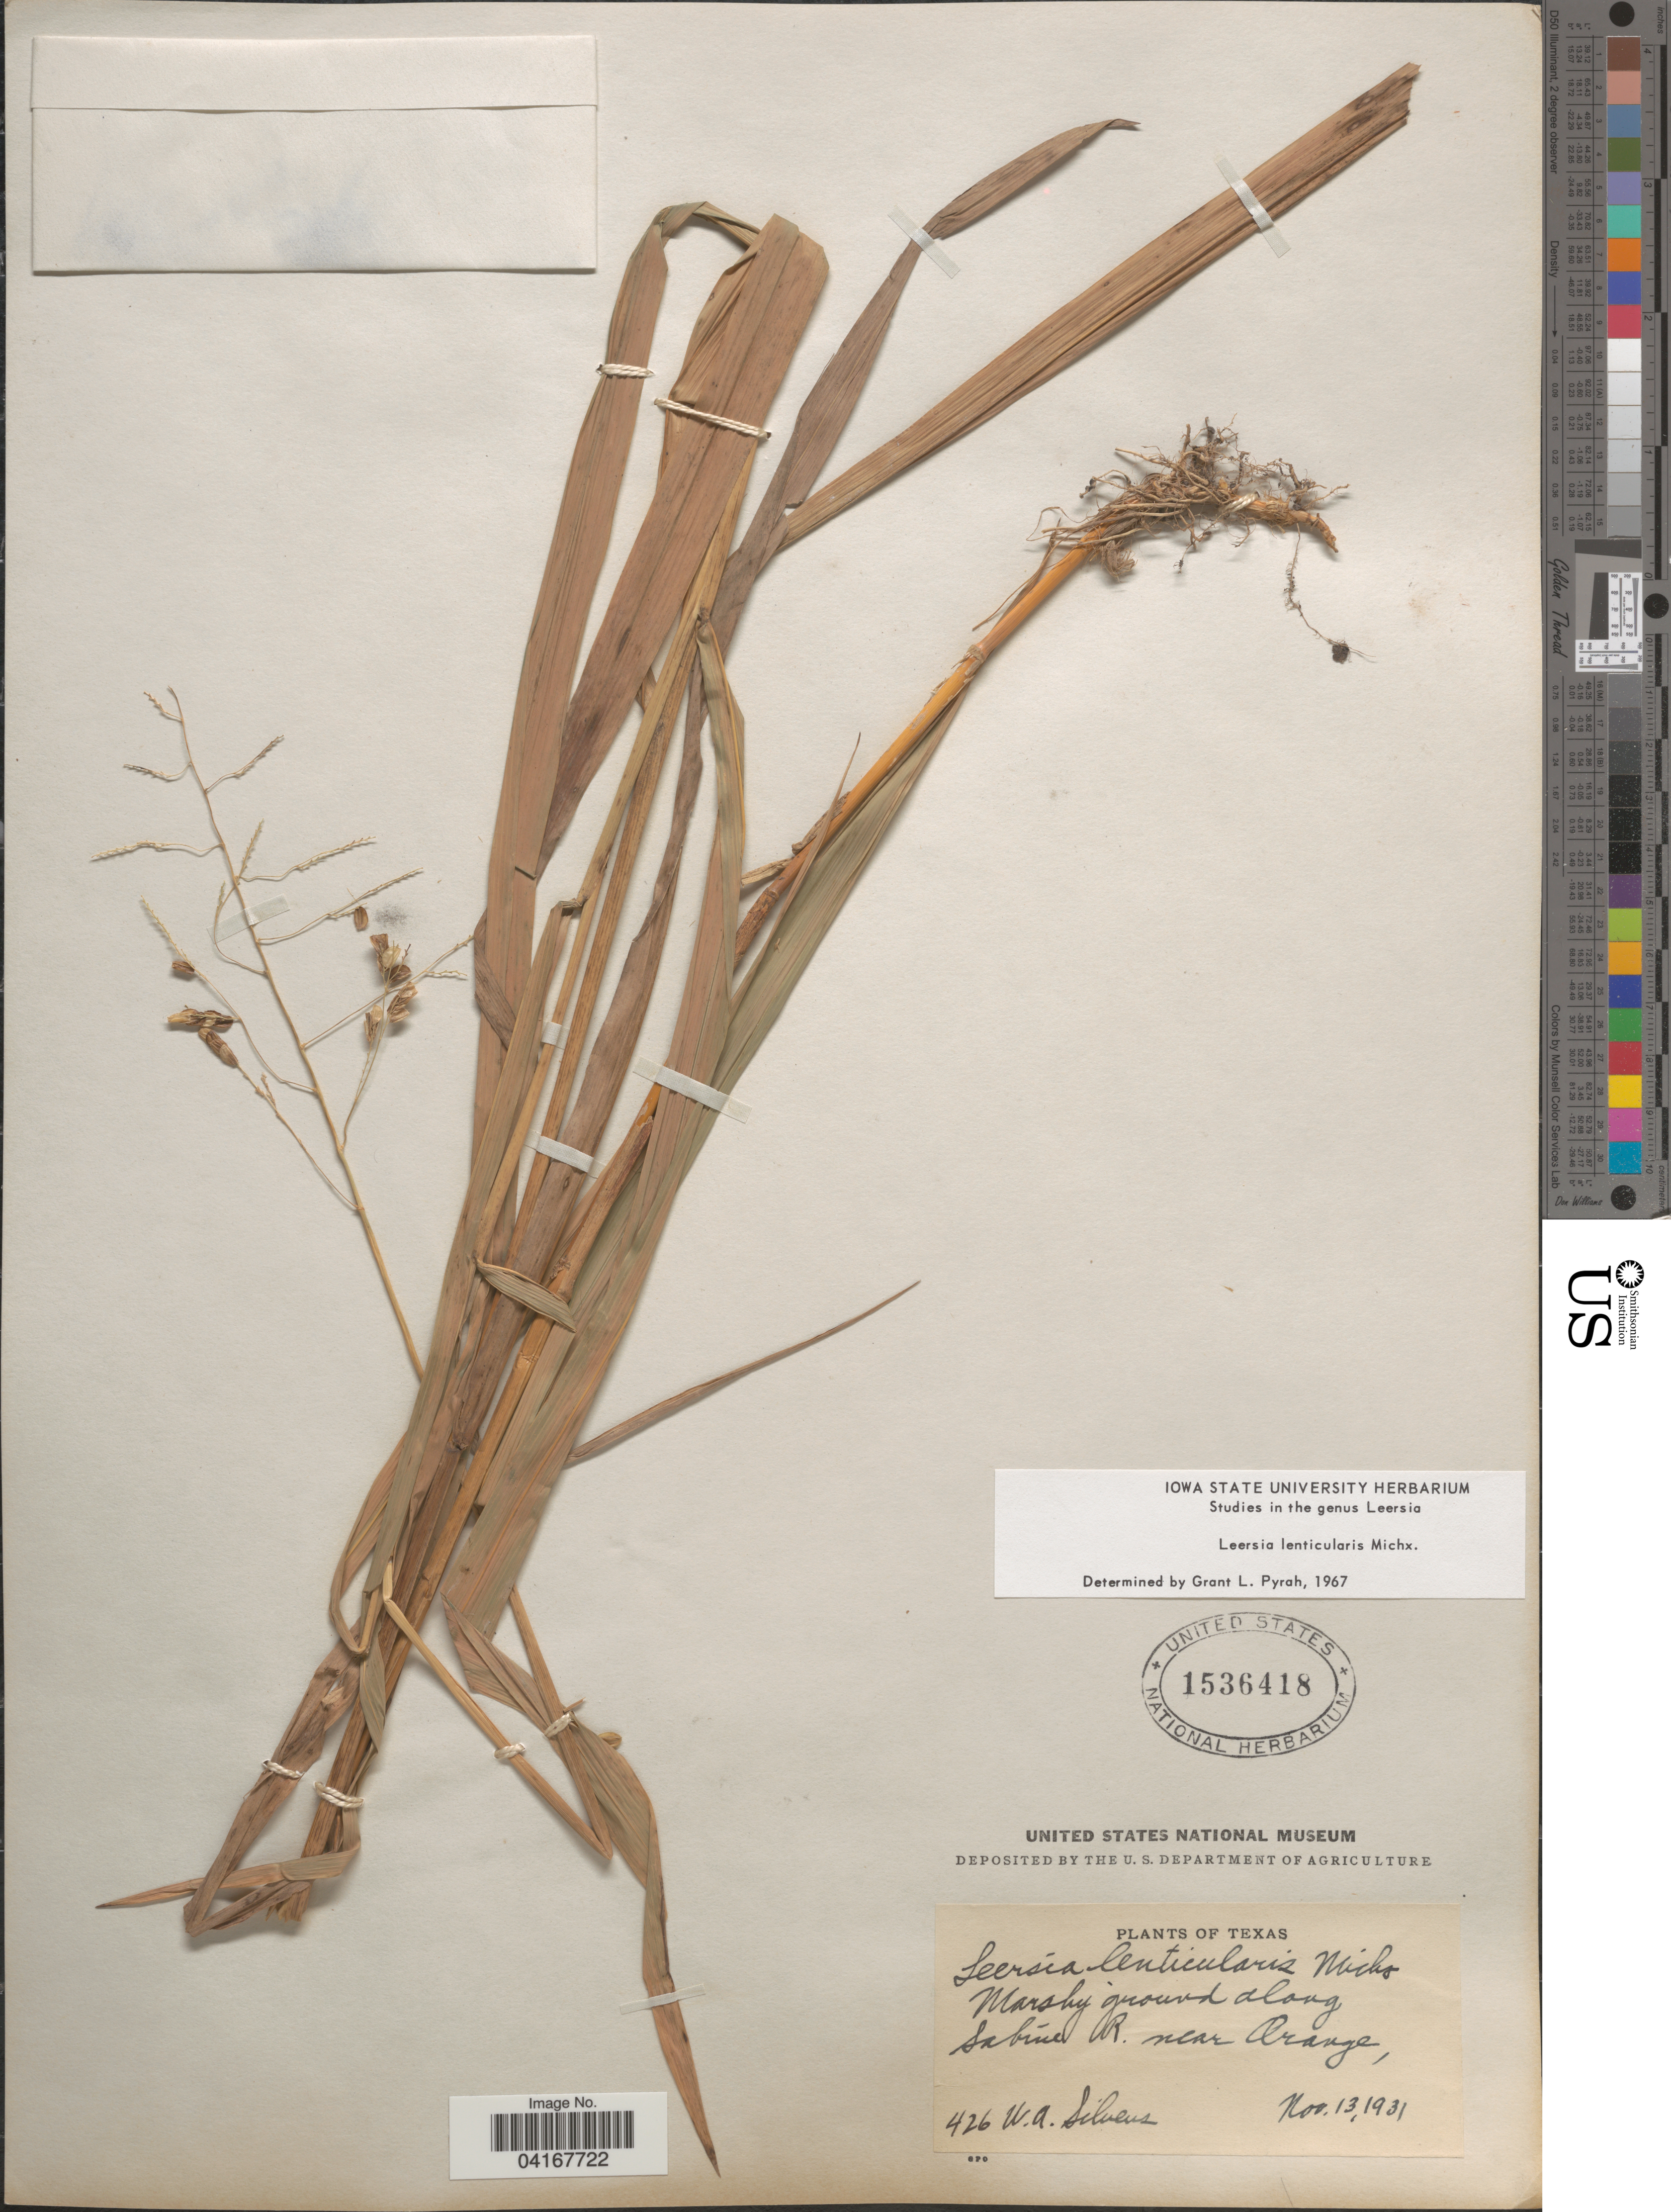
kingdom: Plantae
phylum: Tracheophyta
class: Liliopsida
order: Poales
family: Poaceae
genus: Leersia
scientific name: Leersia lenticularis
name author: Michx.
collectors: W. Silveus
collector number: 426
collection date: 1931-11-13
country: United States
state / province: Texas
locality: Marshy ground alond Sabine R. near Orange.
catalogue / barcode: US 1536418